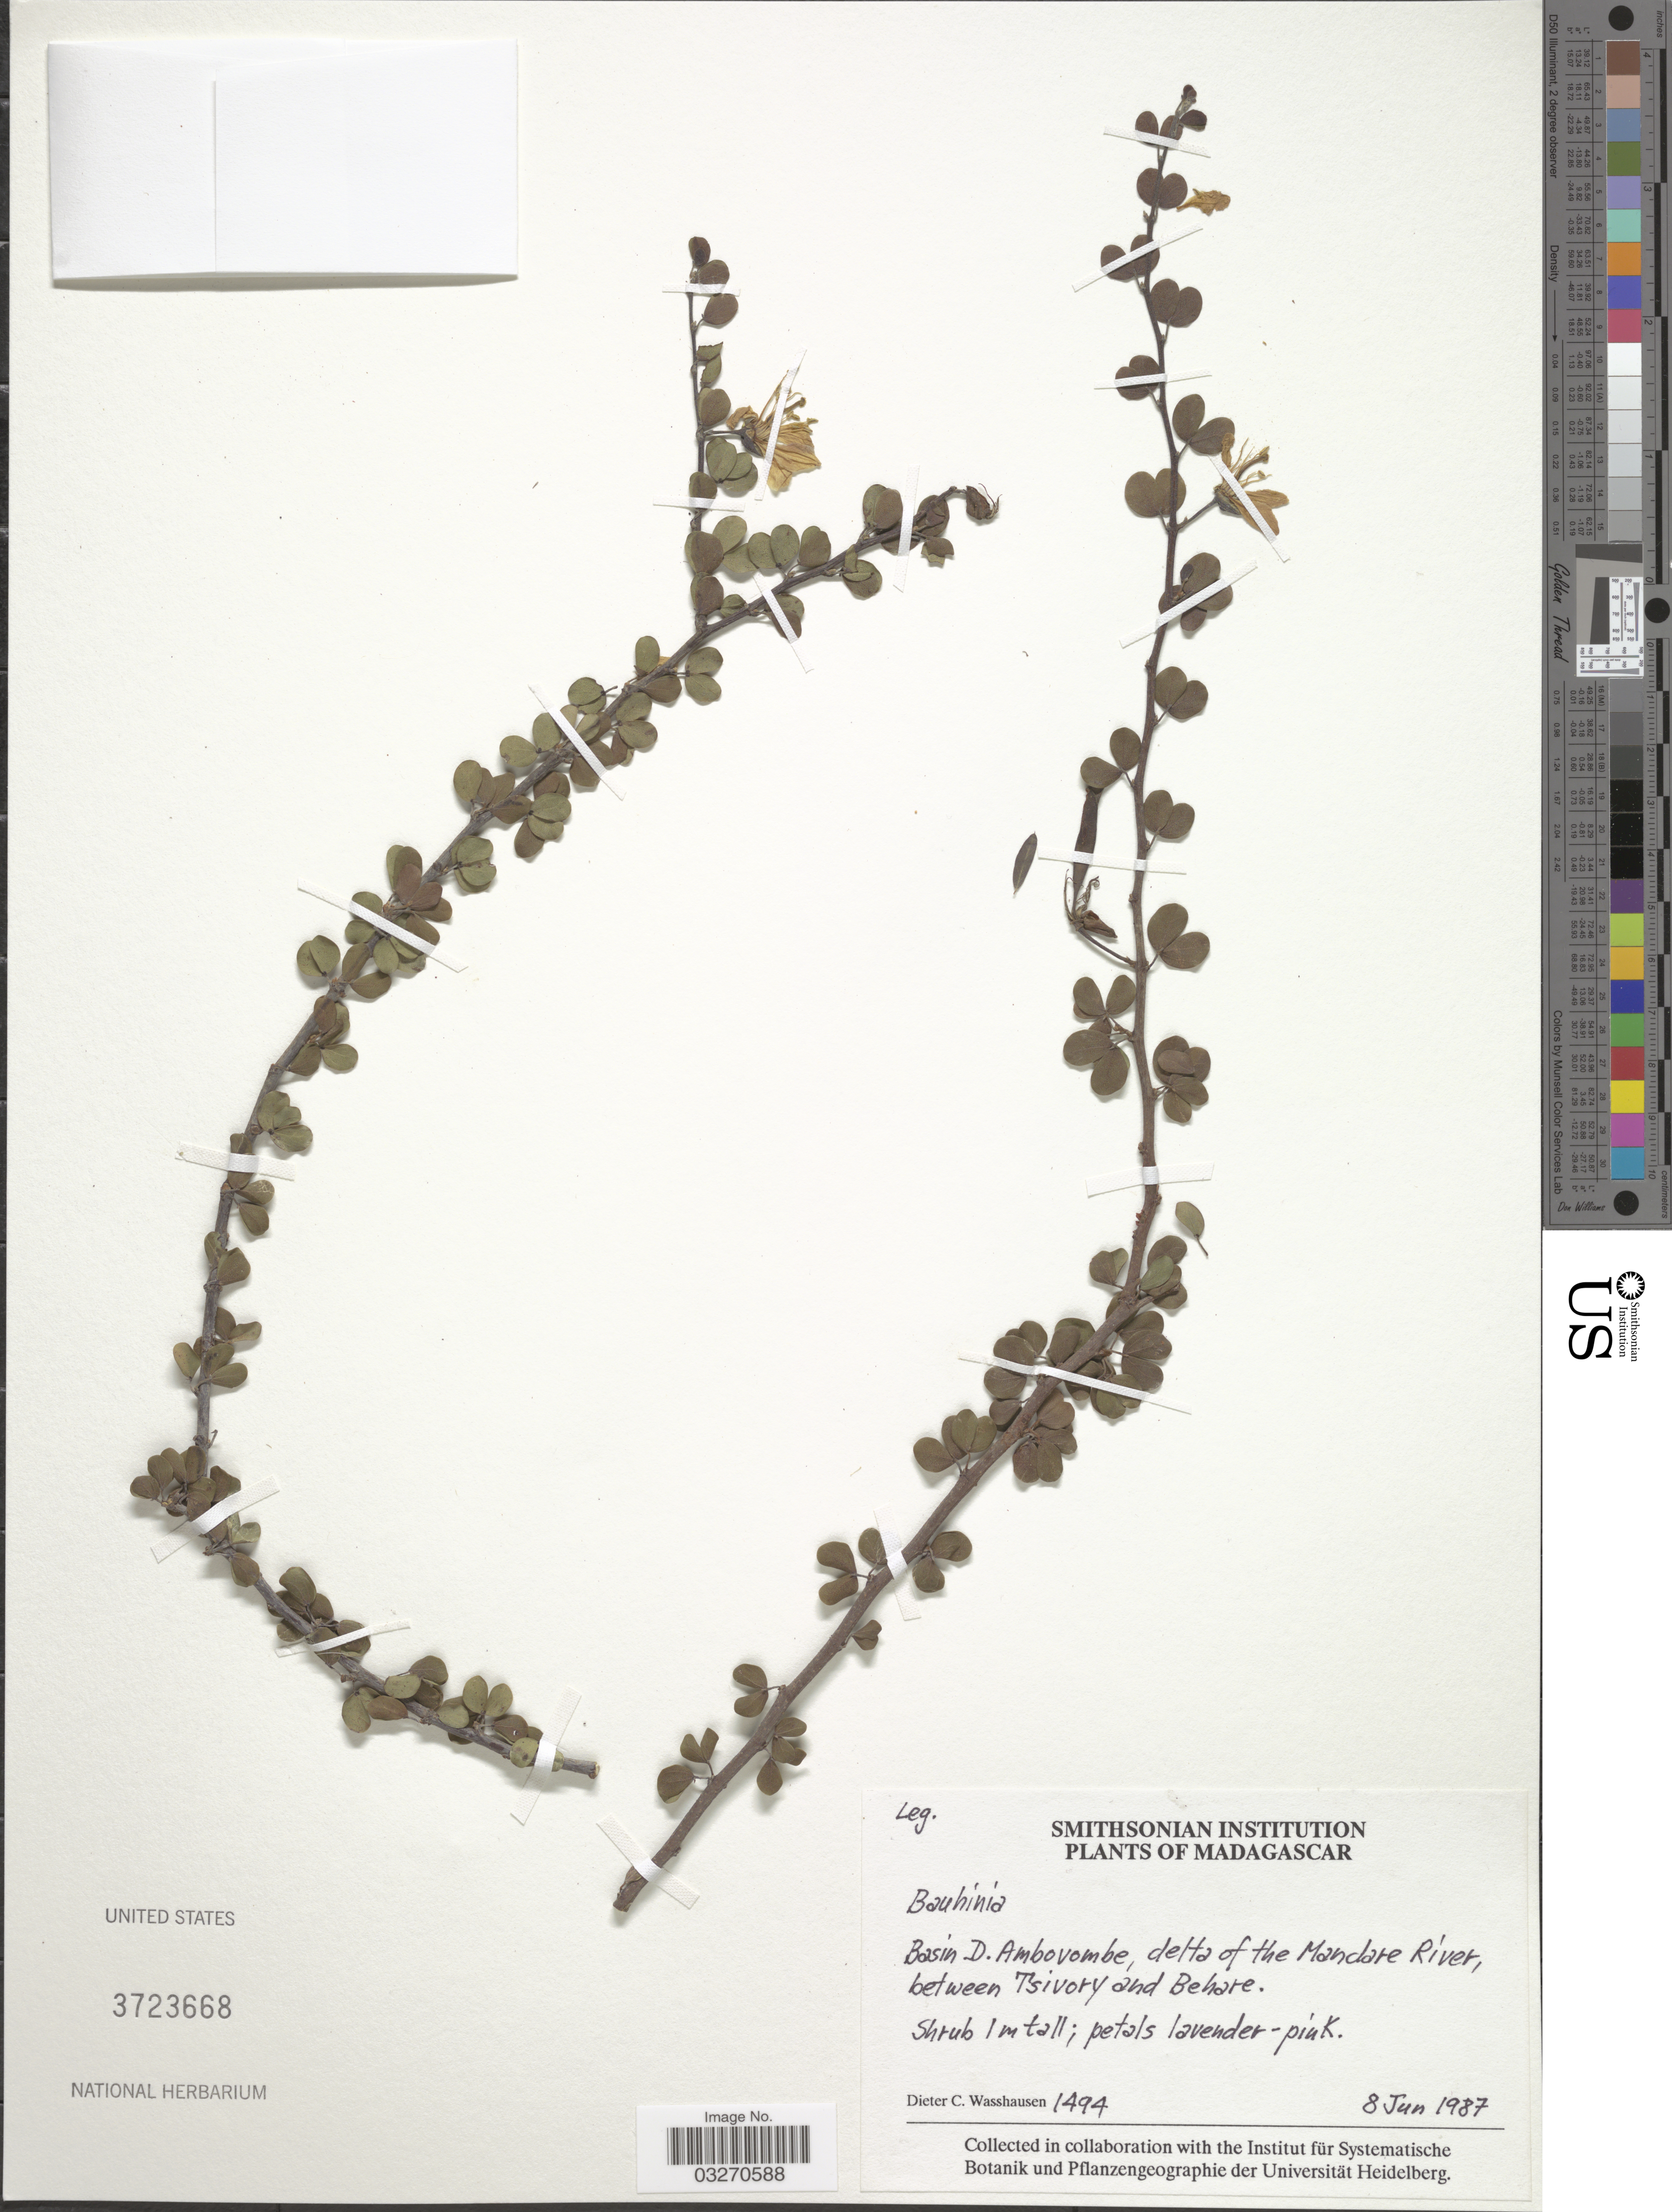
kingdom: Plantae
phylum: Tracheophyta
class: Magnoliopsida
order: Fabales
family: Fabaceae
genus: Bauhinia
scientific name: Bauhinia sp.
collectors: D. C. Wasshausen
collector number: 1494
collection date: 1987-06-08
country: Madagascar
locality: Basin D. Ambovombe, delta of the Manclare River, between Tsivory and Behare.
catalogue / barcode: US 3723668